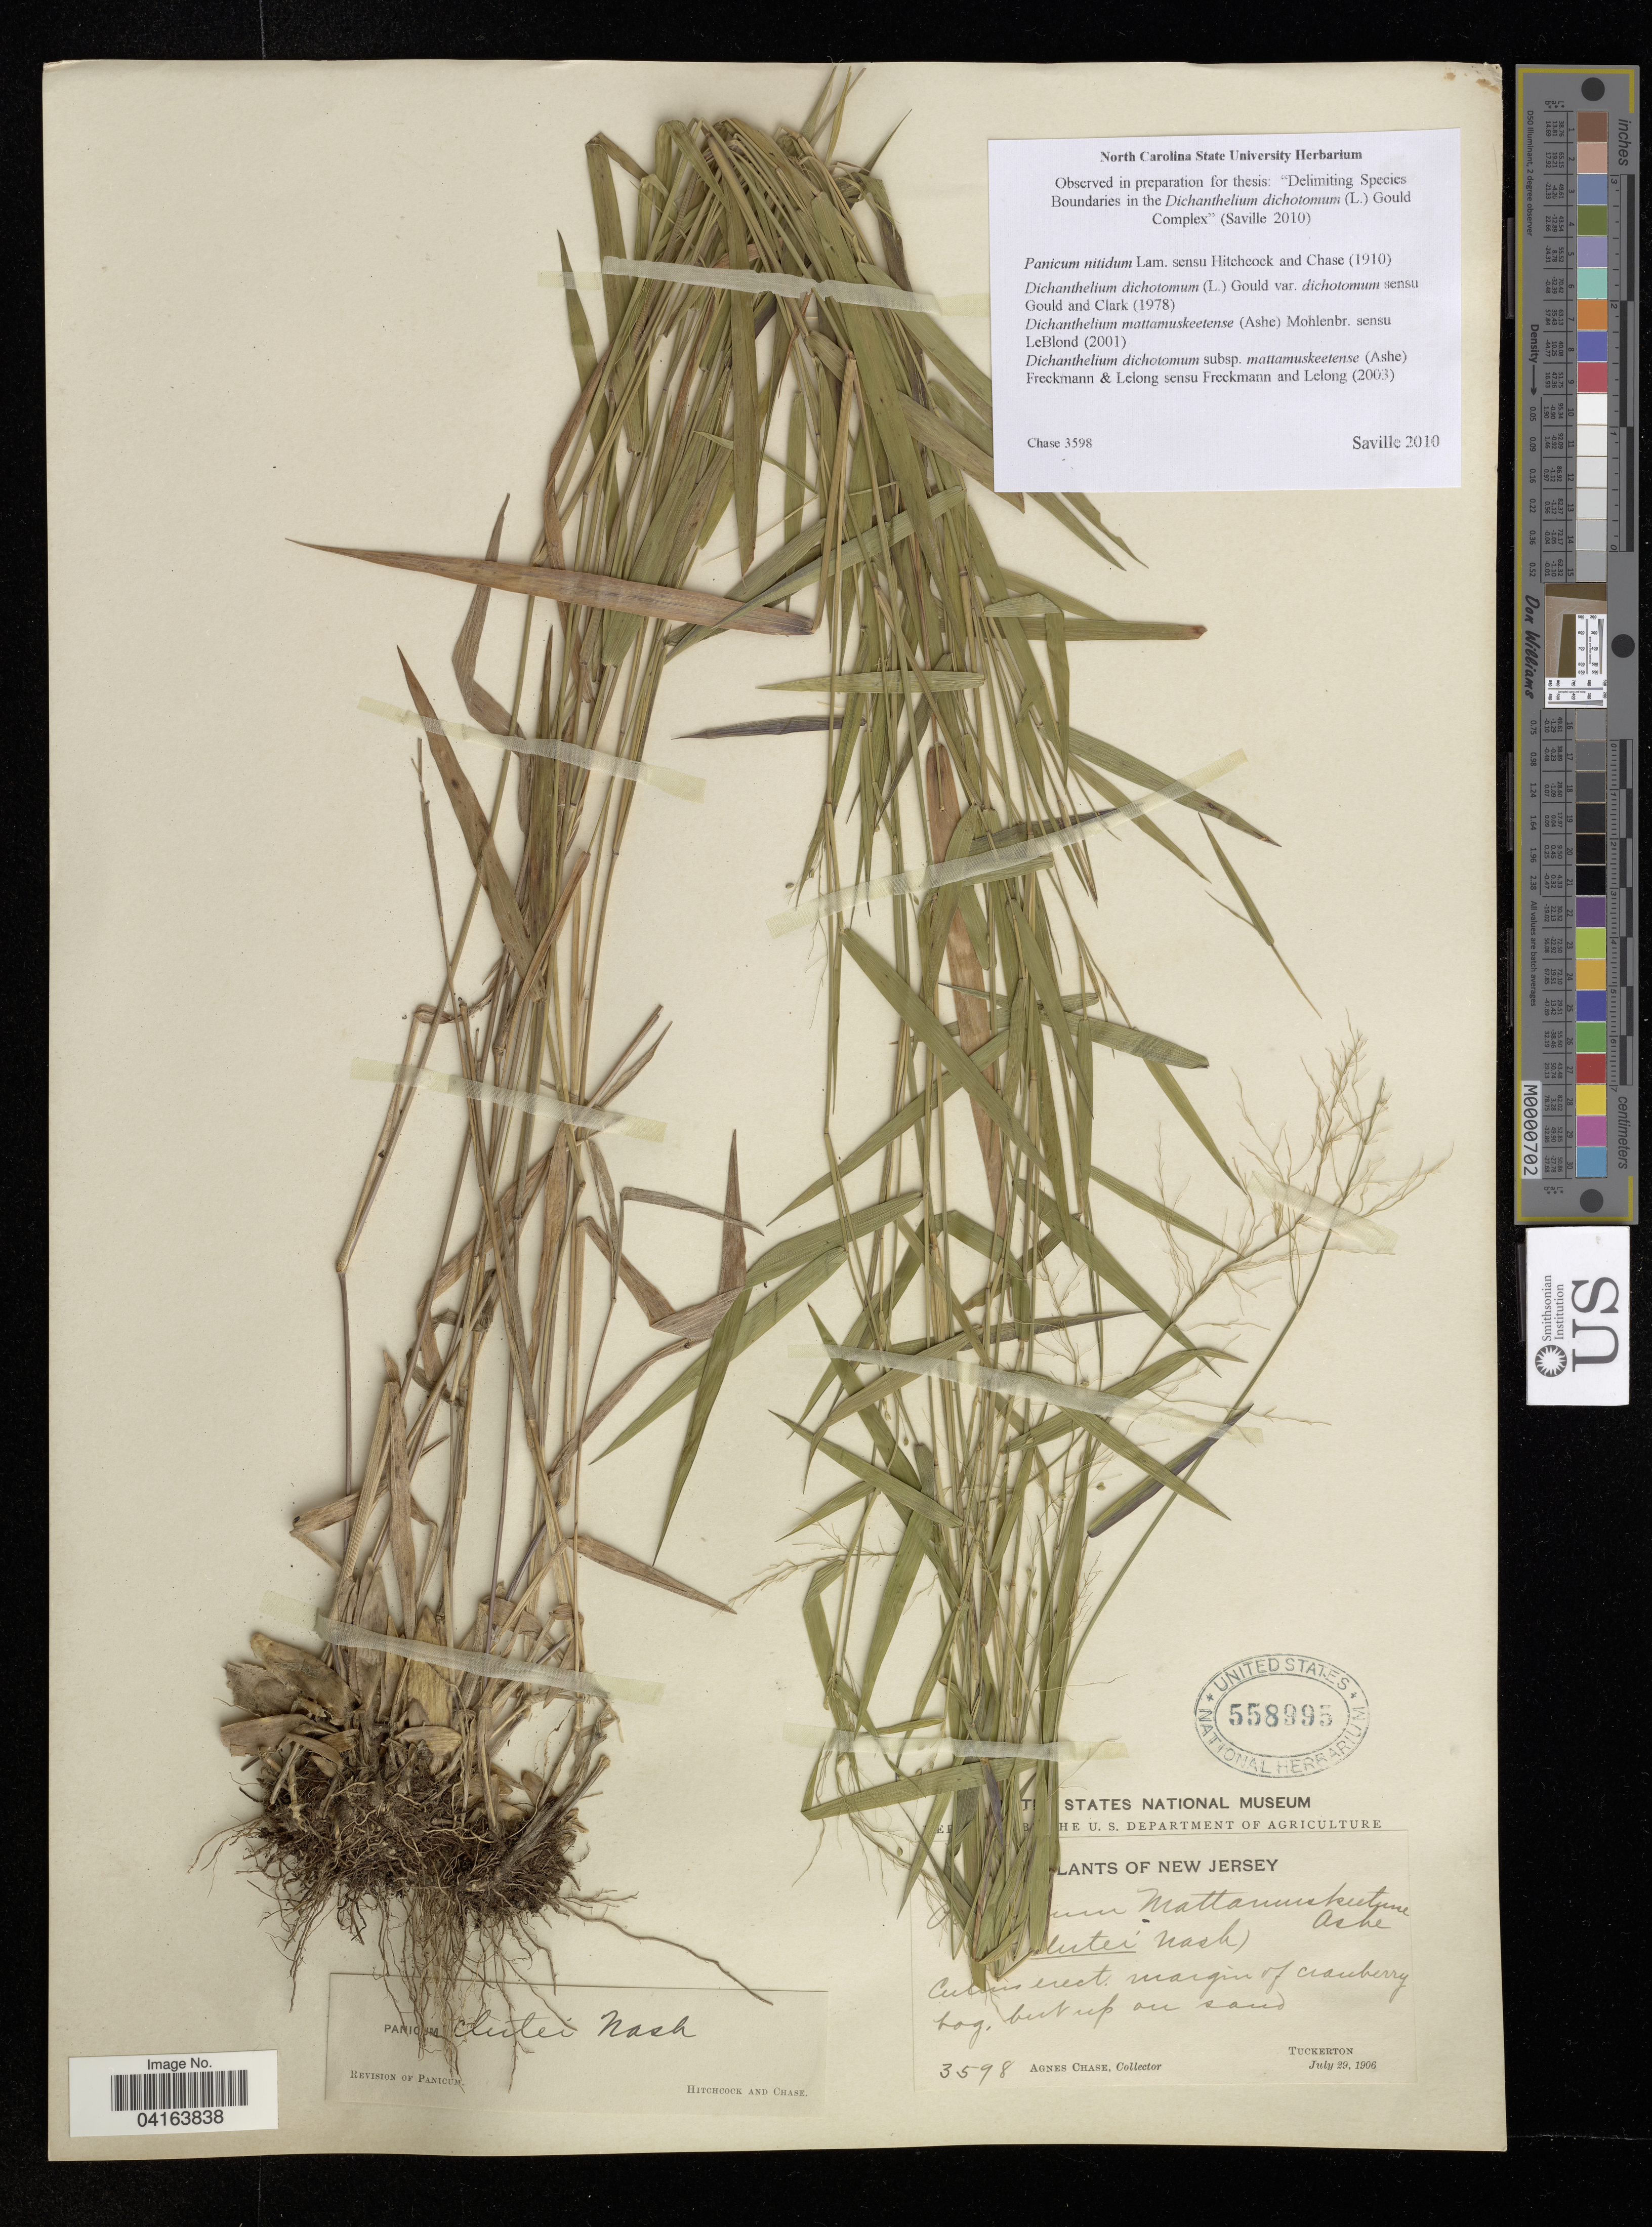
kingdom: Plantae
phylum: Tracheophyta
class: Liliopsida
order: Poales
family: Poaceae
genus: Dichanthelium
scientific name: Dichanthelium dichotomum subsp. mattamuskeetense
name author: (Ashe) Freckmann & Lelong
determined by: Saville, A. C., (NCSC), North Carolina State University (UNITED STATES)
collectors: A. Chase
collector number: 3598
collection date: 1906-07-29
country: United States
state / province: New Jersey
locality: Margin of cranberry bog.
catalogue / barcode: US 558995